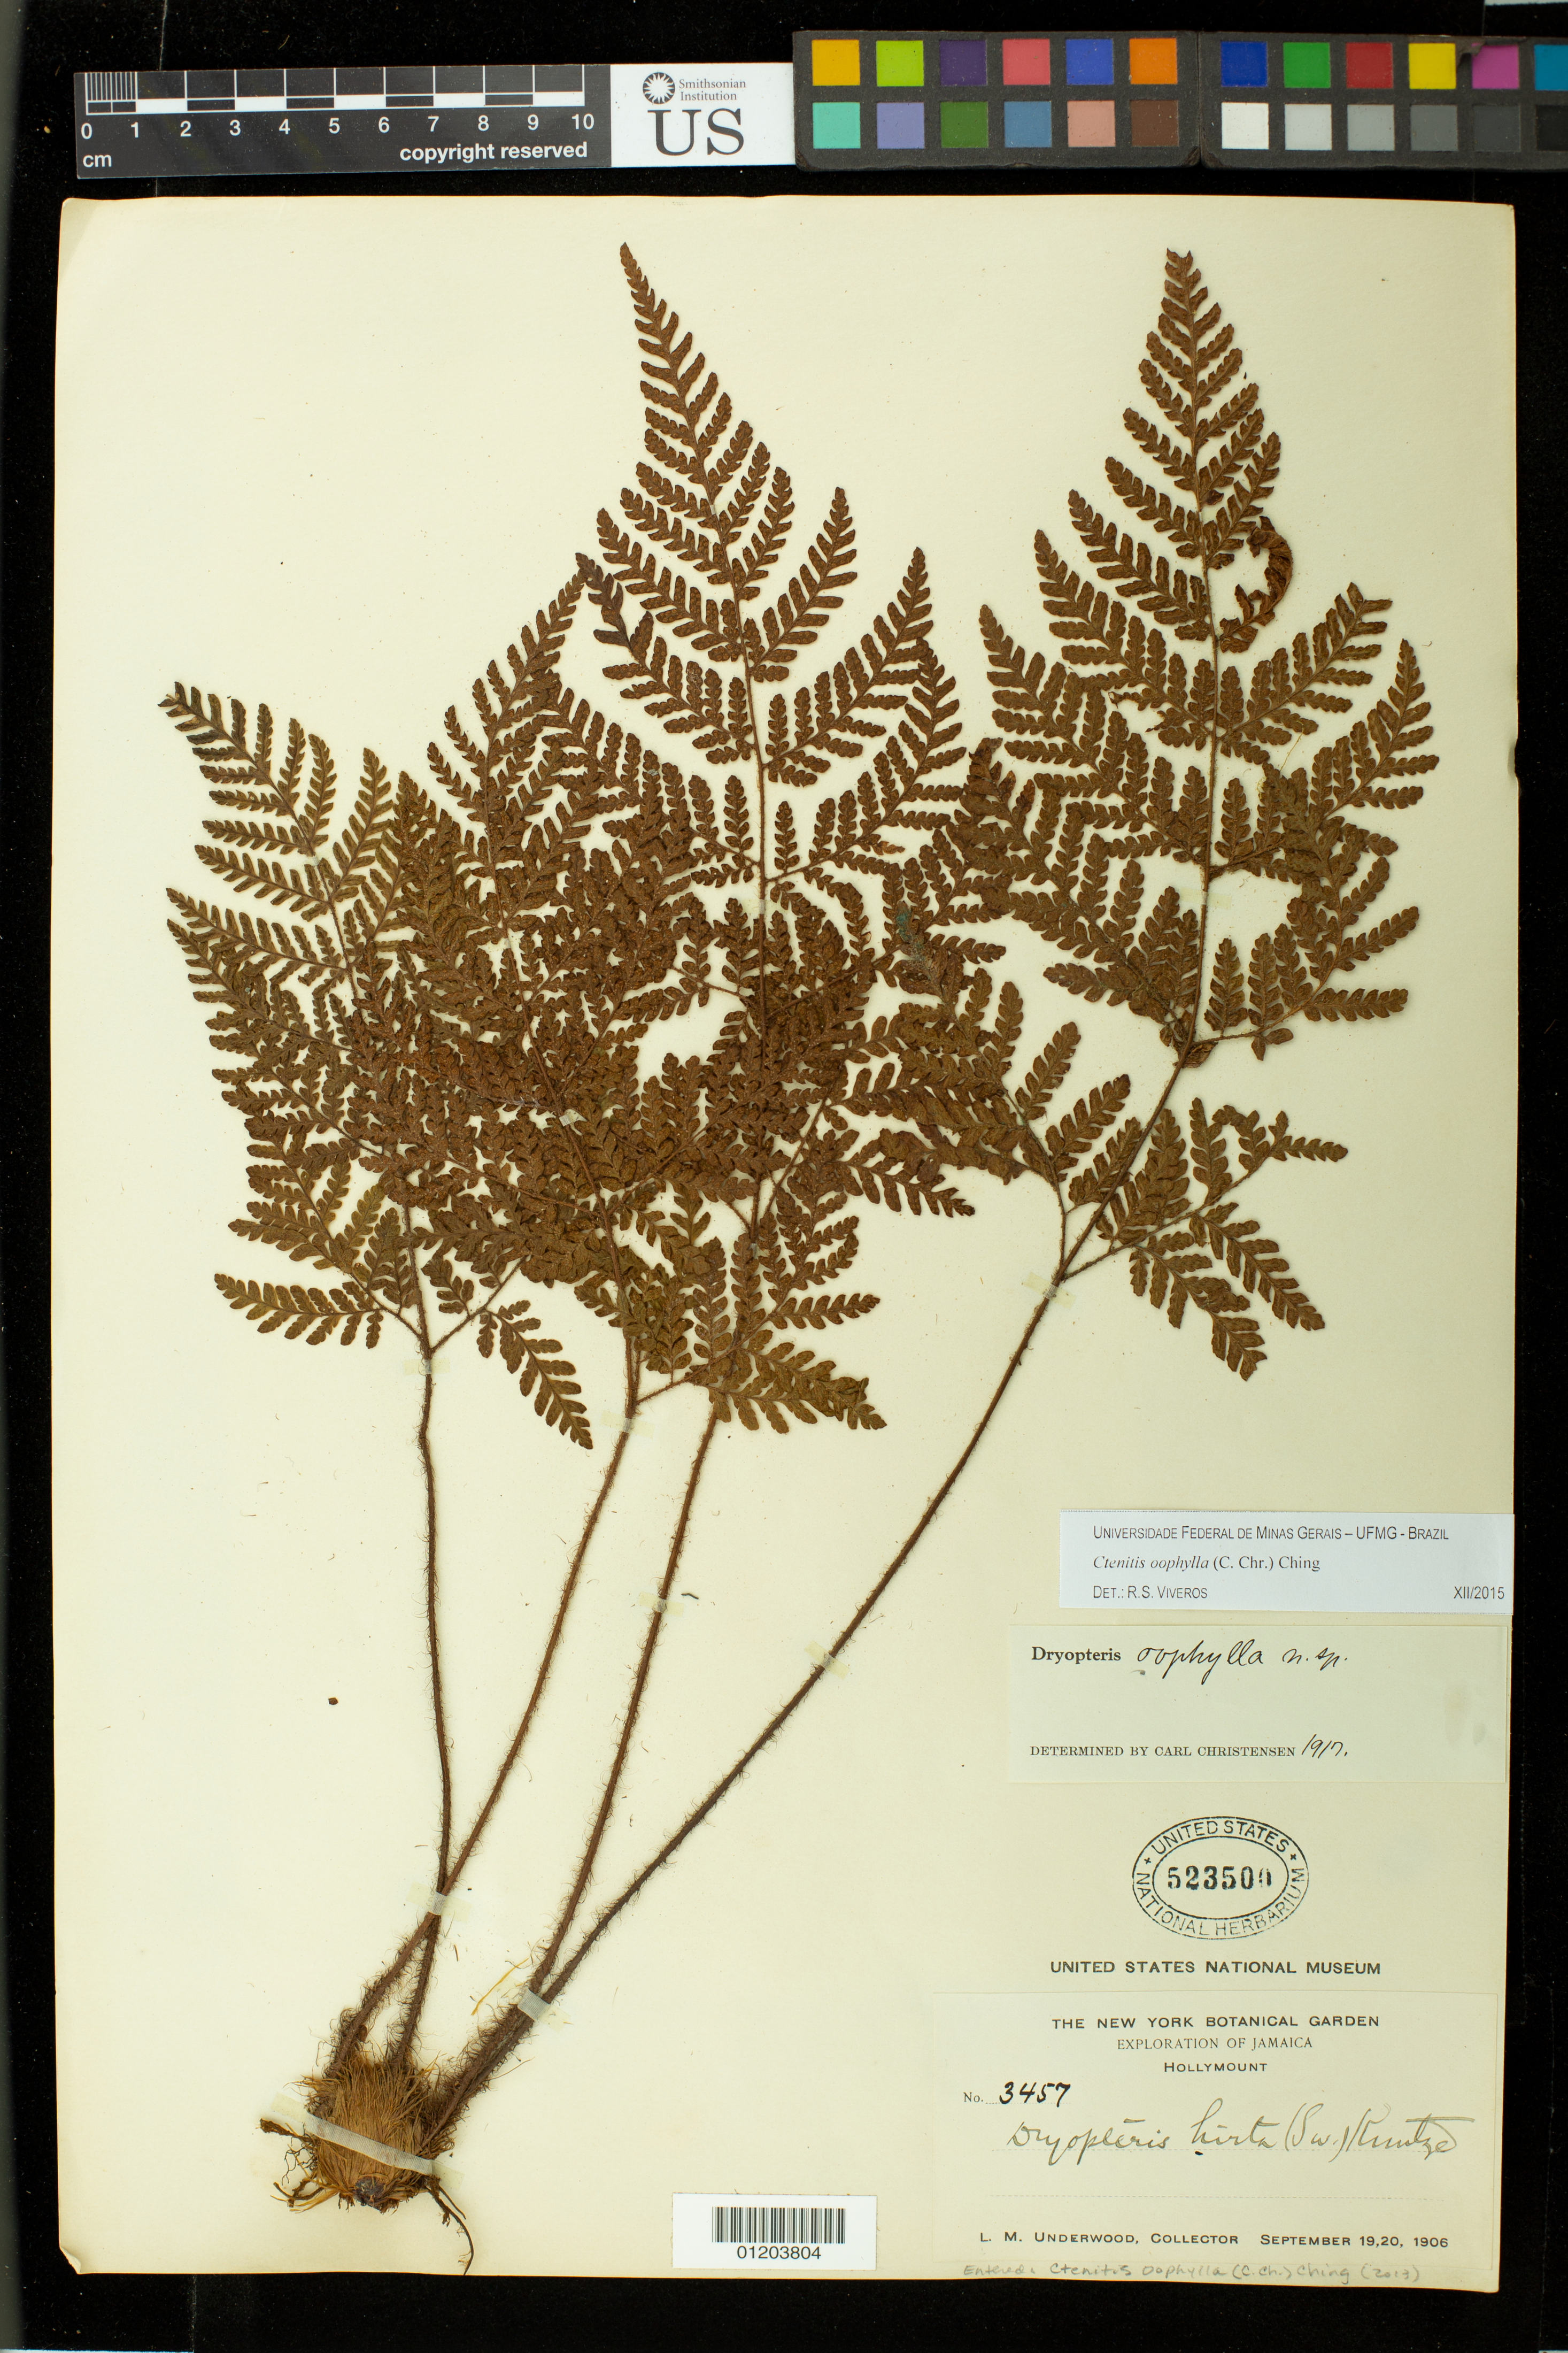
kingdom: Plantae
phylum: Tracheophyta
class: Polypodiopsida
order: Polypodiales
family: Dryopteridaceae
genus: Ctenitis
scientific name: Ctenitis oophylla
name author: (C. Chr.) Ching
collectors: L. M. Underwood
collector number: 3457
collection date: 1906-09-19/1906-09-20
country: Jamaica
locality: Hollymount.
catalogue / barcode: US 523500